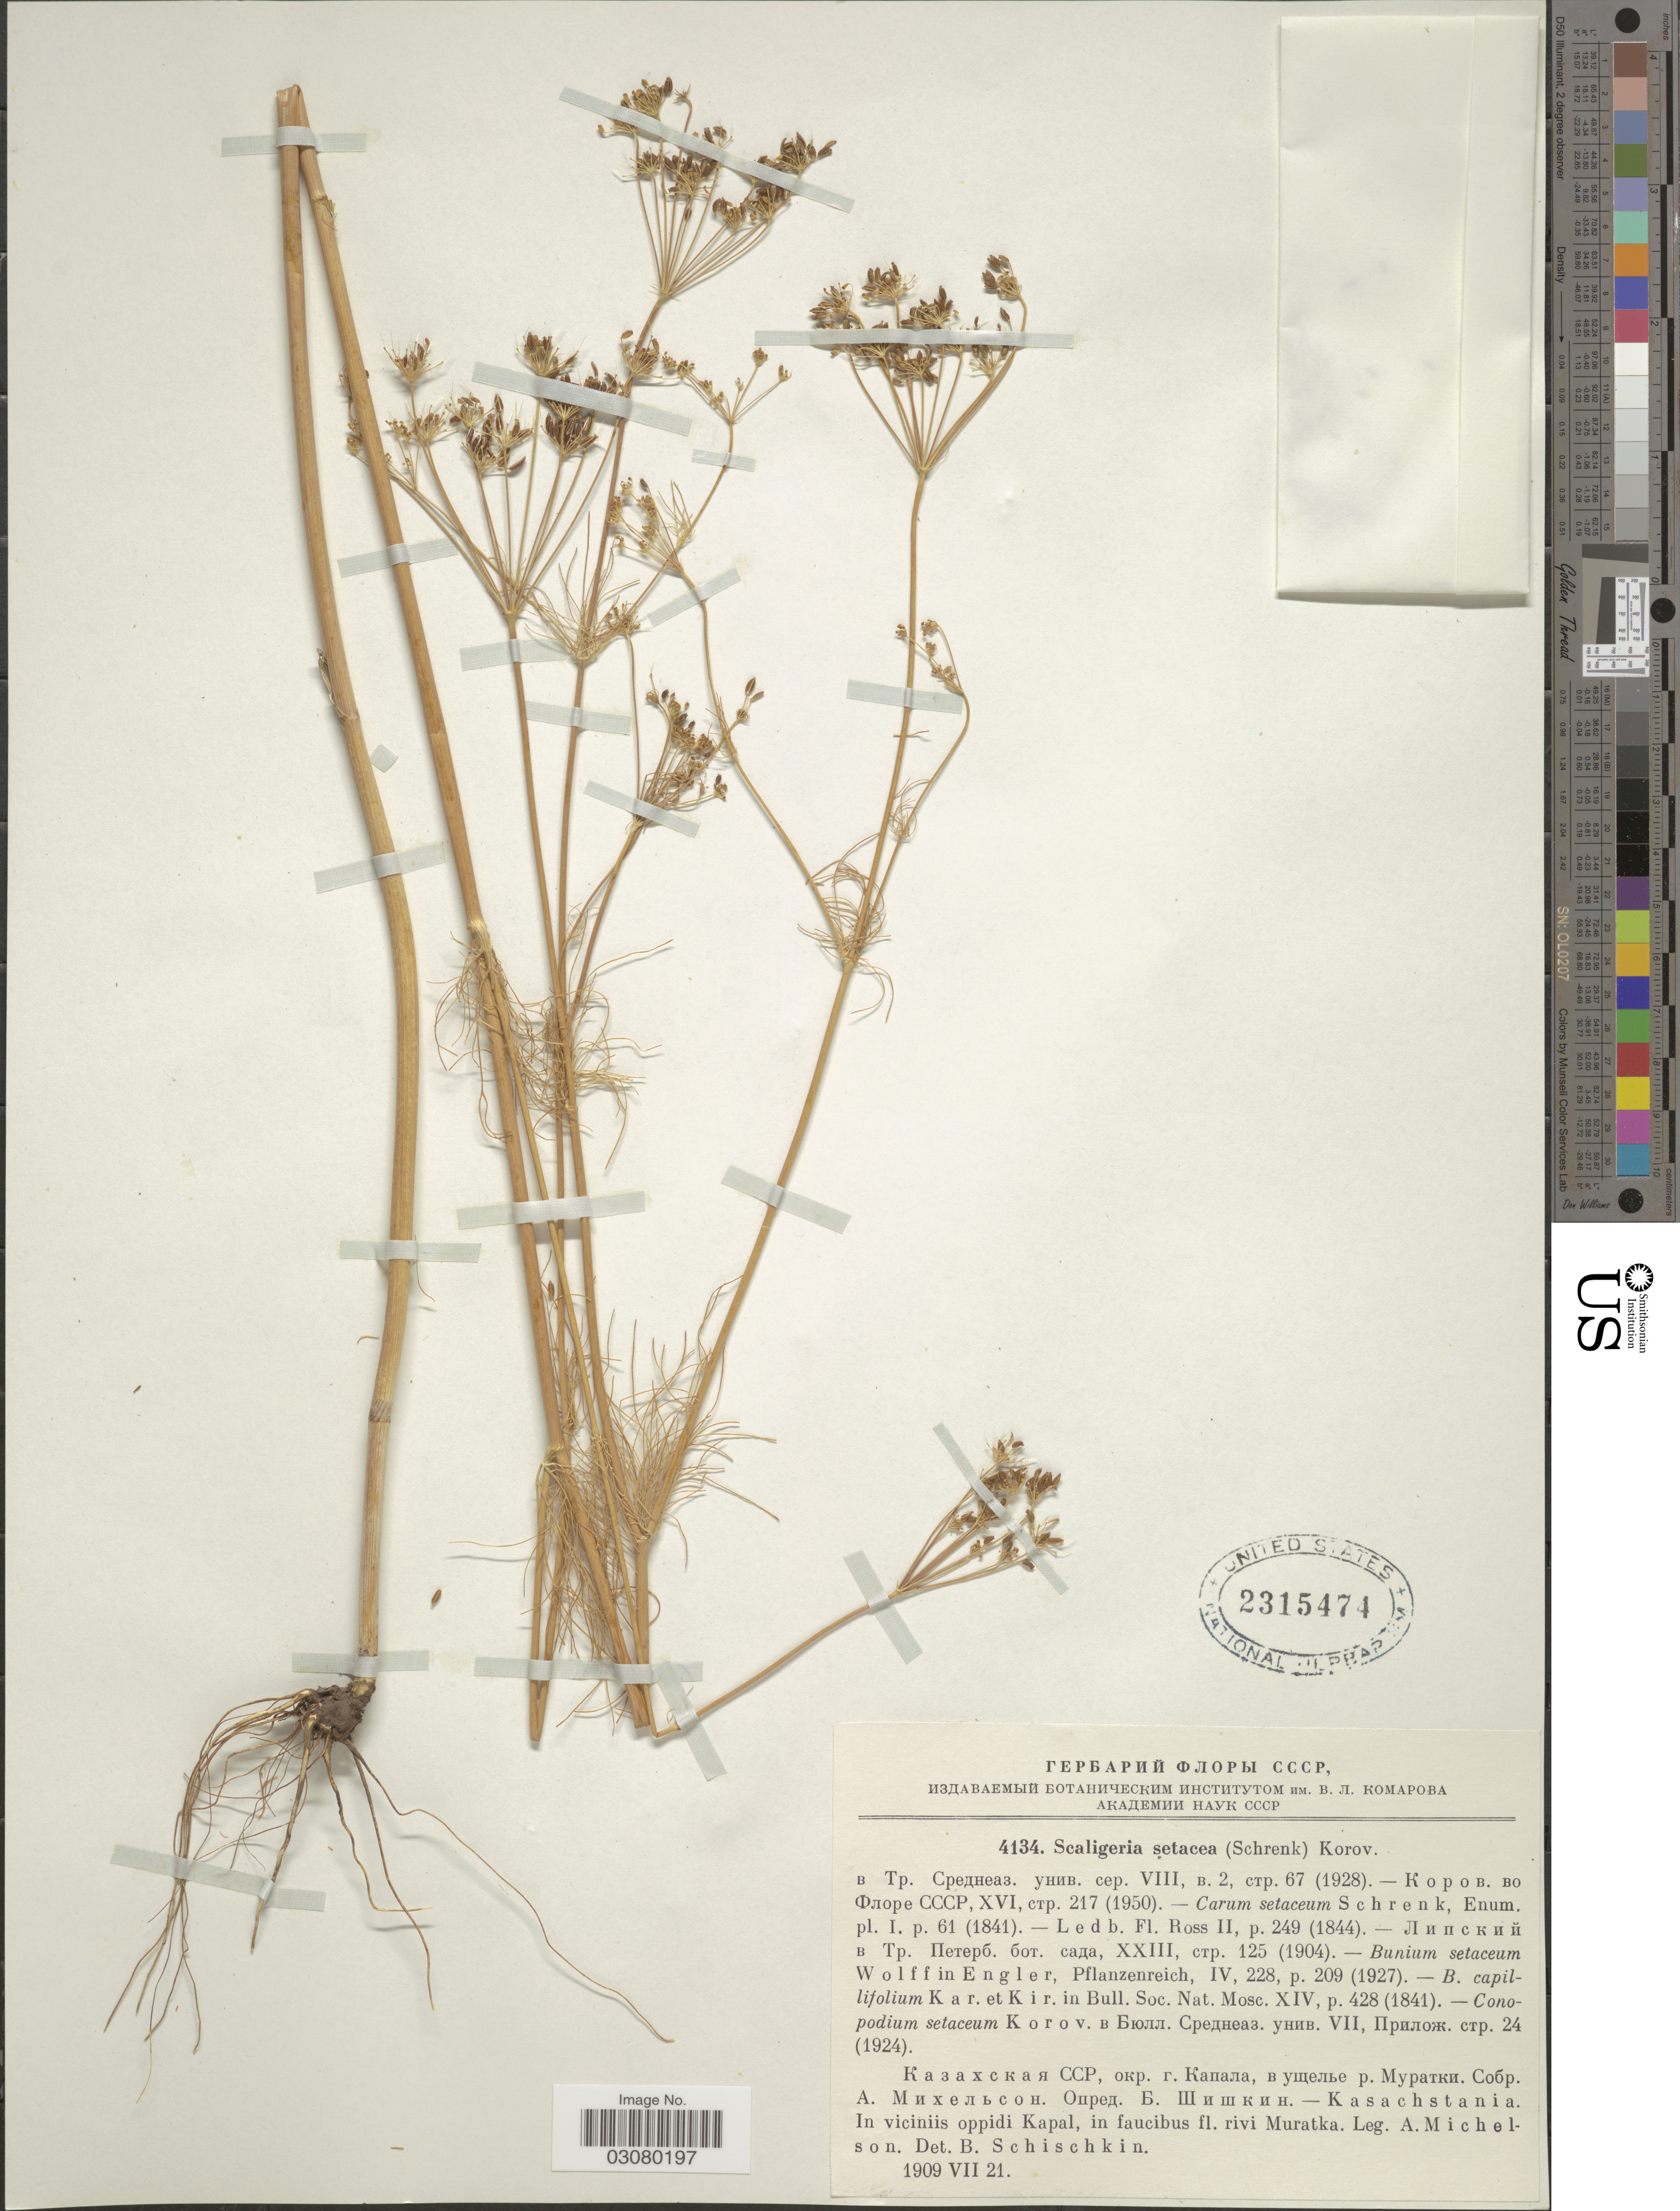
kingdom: Plantae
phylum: Tracheophyta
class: Magnoliopsida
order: Apiales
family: Apiaceae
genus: Scaligeria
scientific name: Scaligeria setacea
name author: (Schrenk ex Fisch. & C.A. Mey.) Korovin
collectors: A. Michelson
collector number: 4134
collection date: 1909-07-21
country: Kazakhstan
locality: Kasachstania. In viciniis oppidi Kapal, in faucibus fl. rivi Muratka.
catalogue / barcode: US 2315474